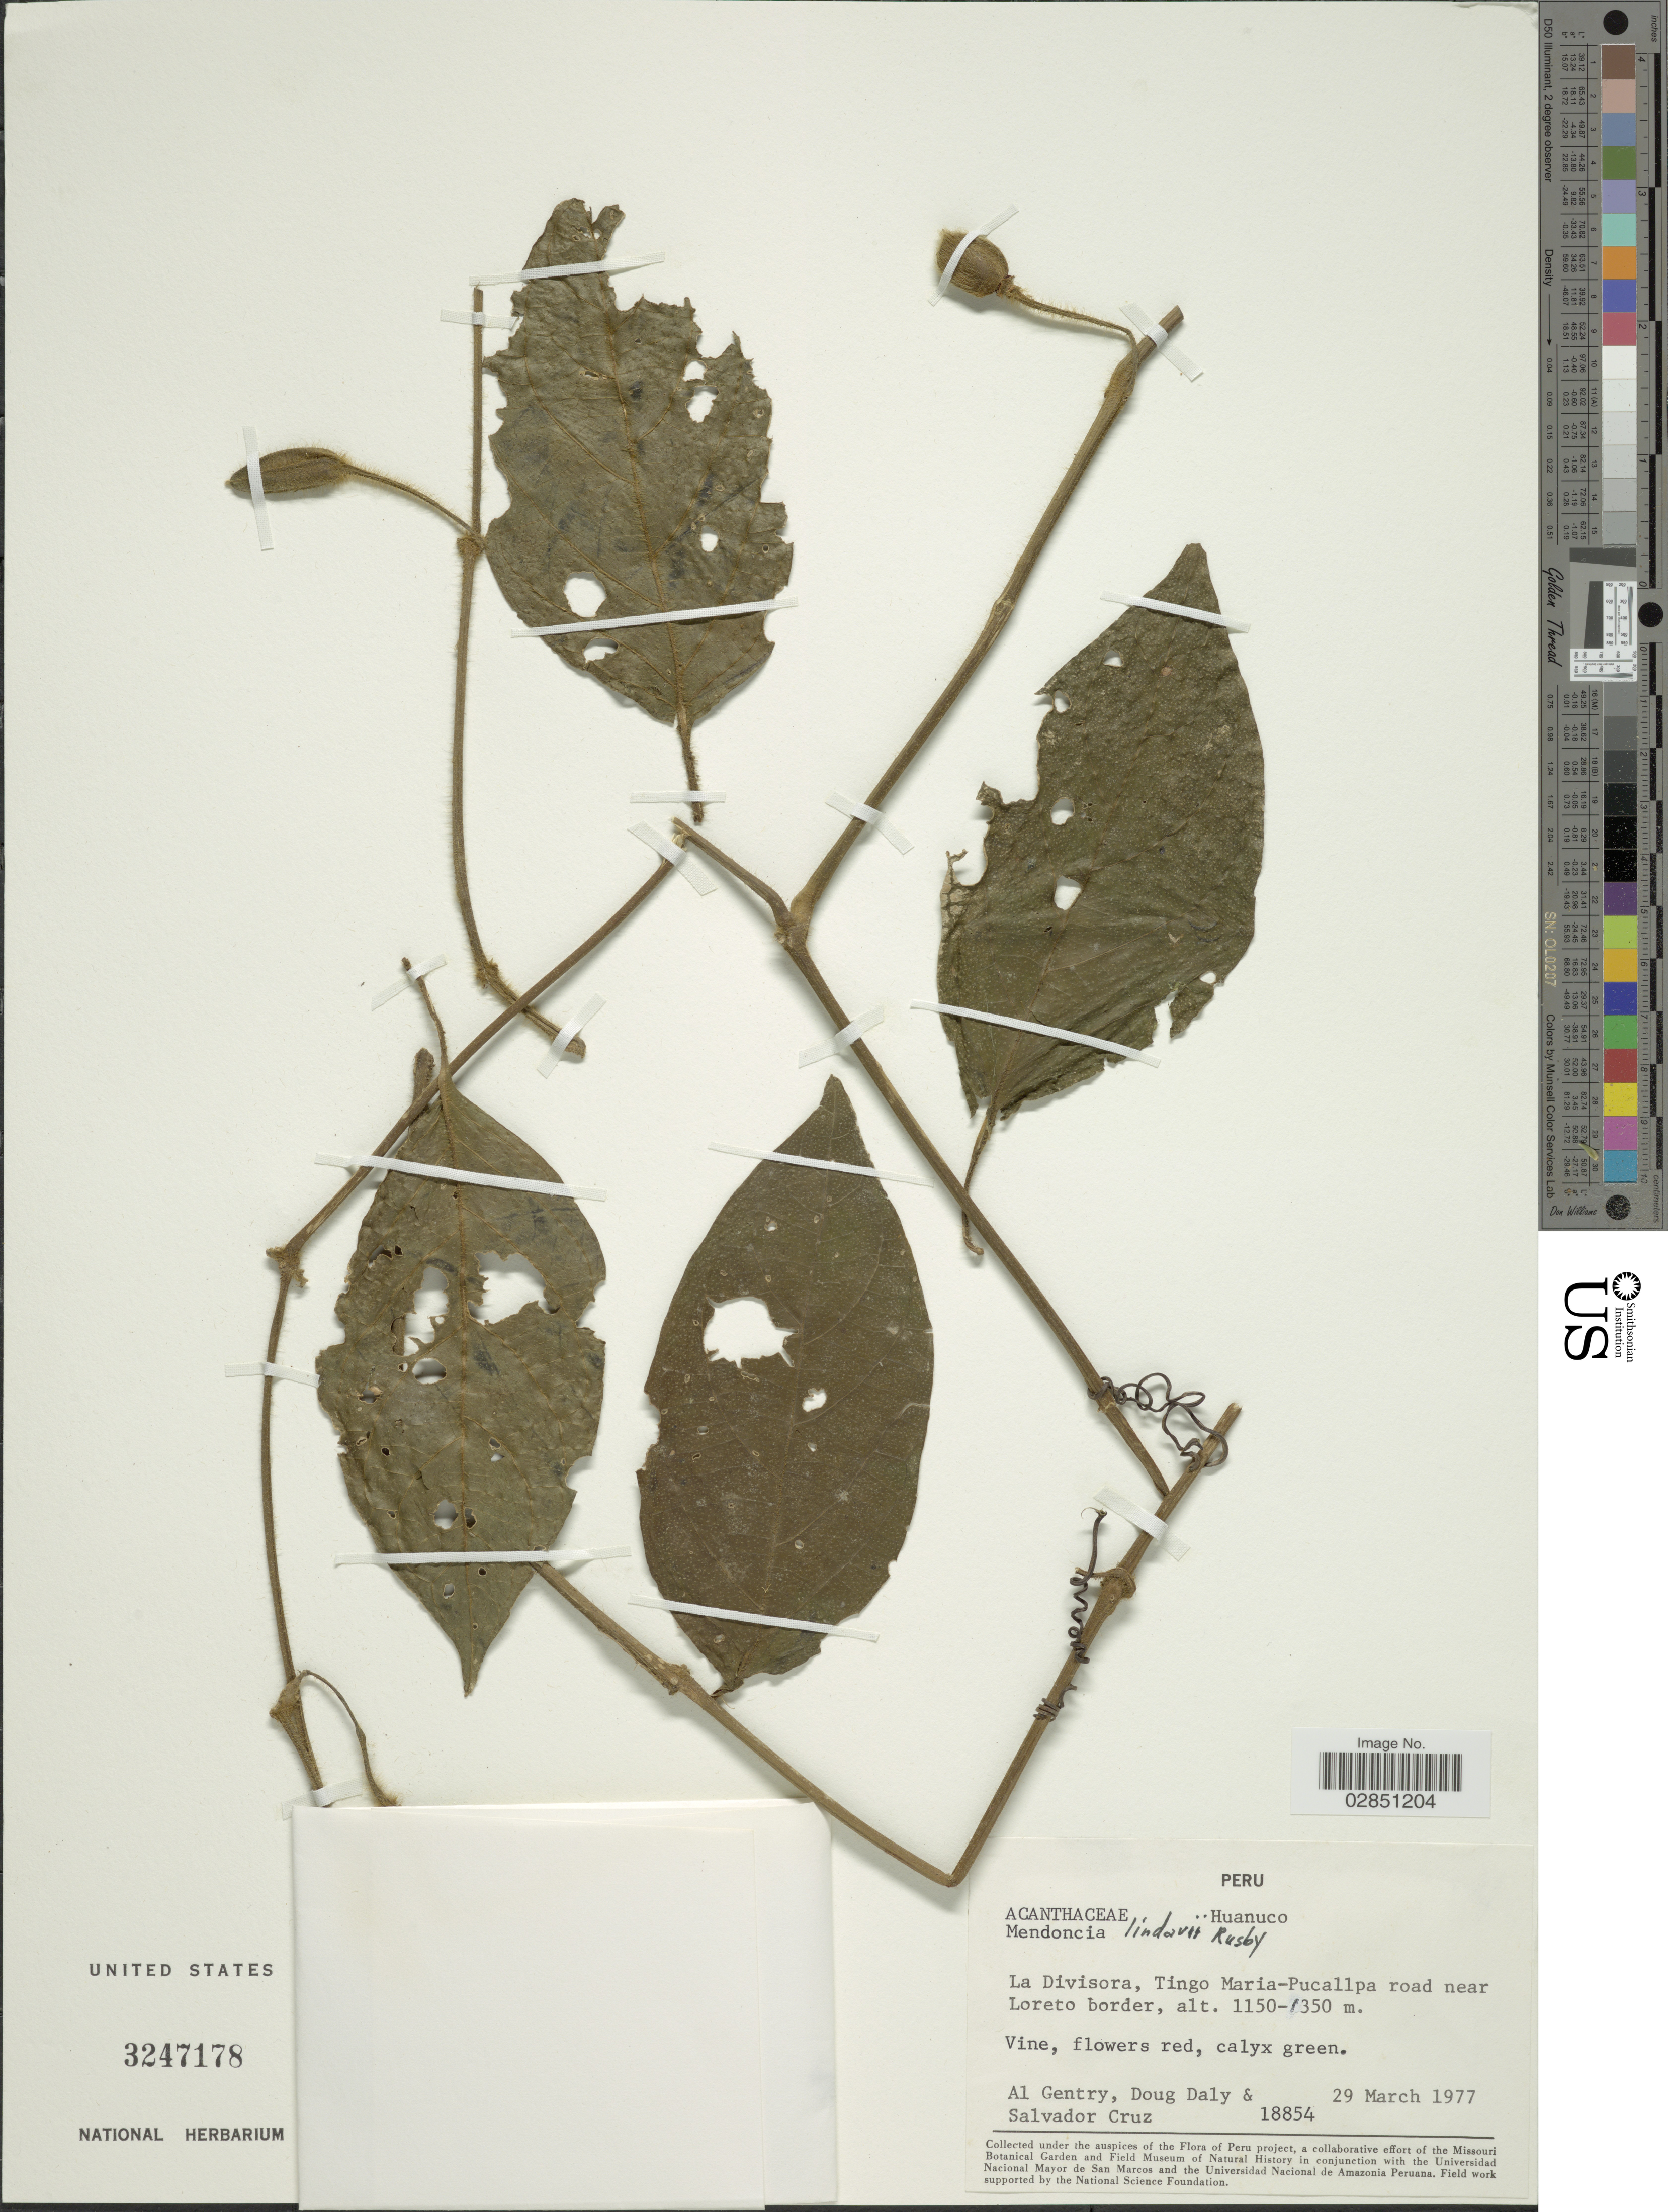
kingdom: Plantae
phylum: Tracheophyta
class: Magnoliopsida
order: Lamiales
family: Acanthaceae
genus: Mendoncia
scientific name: Mendoncia lindavii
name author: Rusby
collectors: A. H. Gentry, D. C. Daly & S. Cruz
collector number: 18854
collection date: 1977-03-29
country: Peru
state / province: Huánuco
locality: La Divisoria, Tingo Maria-Pucallpa road near Loreto border.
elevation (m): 1150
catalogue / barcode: US 3247178